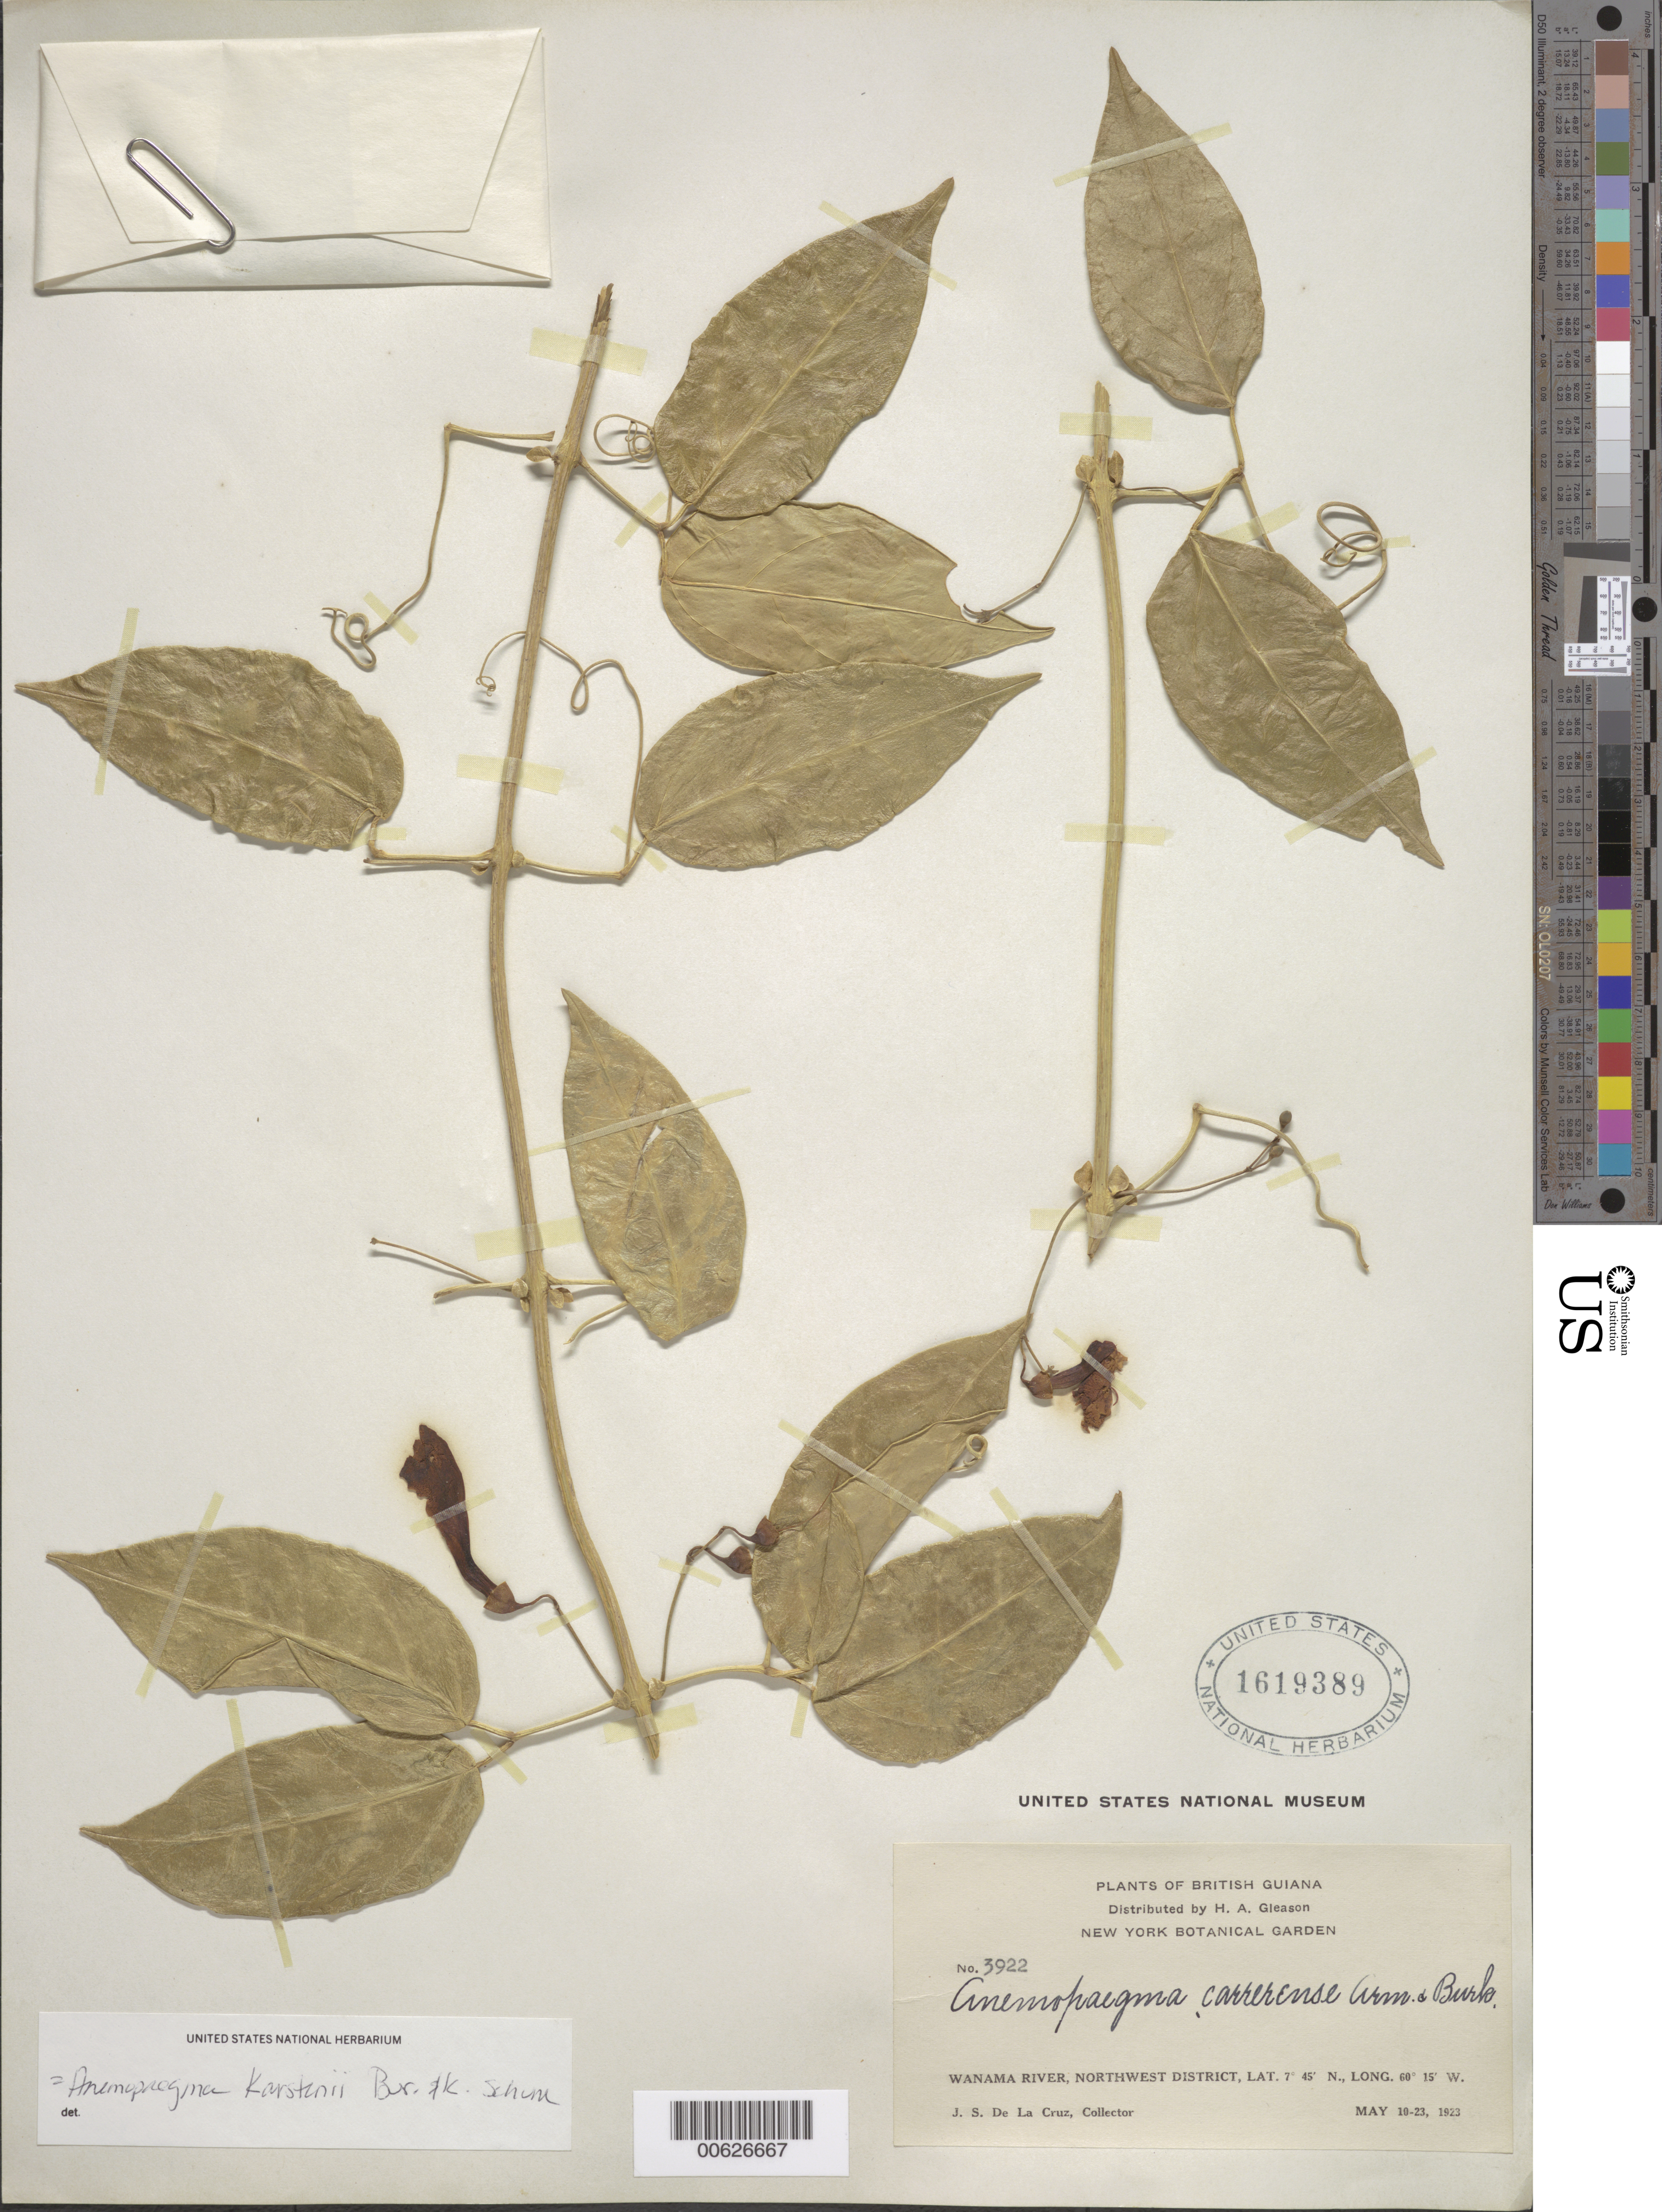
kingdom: Plantae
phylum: Tracheophyta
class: Magnoliopsida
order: Lamiales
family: Bignoniaceae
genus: Anemopaegma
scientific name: Anemopaegma karstenii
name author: Bureau & K. Schum.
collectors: J. S. de la Cruz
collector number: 3922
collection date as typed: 10-May-23 to 23-May-23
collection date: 1923-05-10/1923-05-23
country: Guyana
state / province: Barima-Waini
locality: Wanama R., NW District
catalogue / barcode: US 1619389